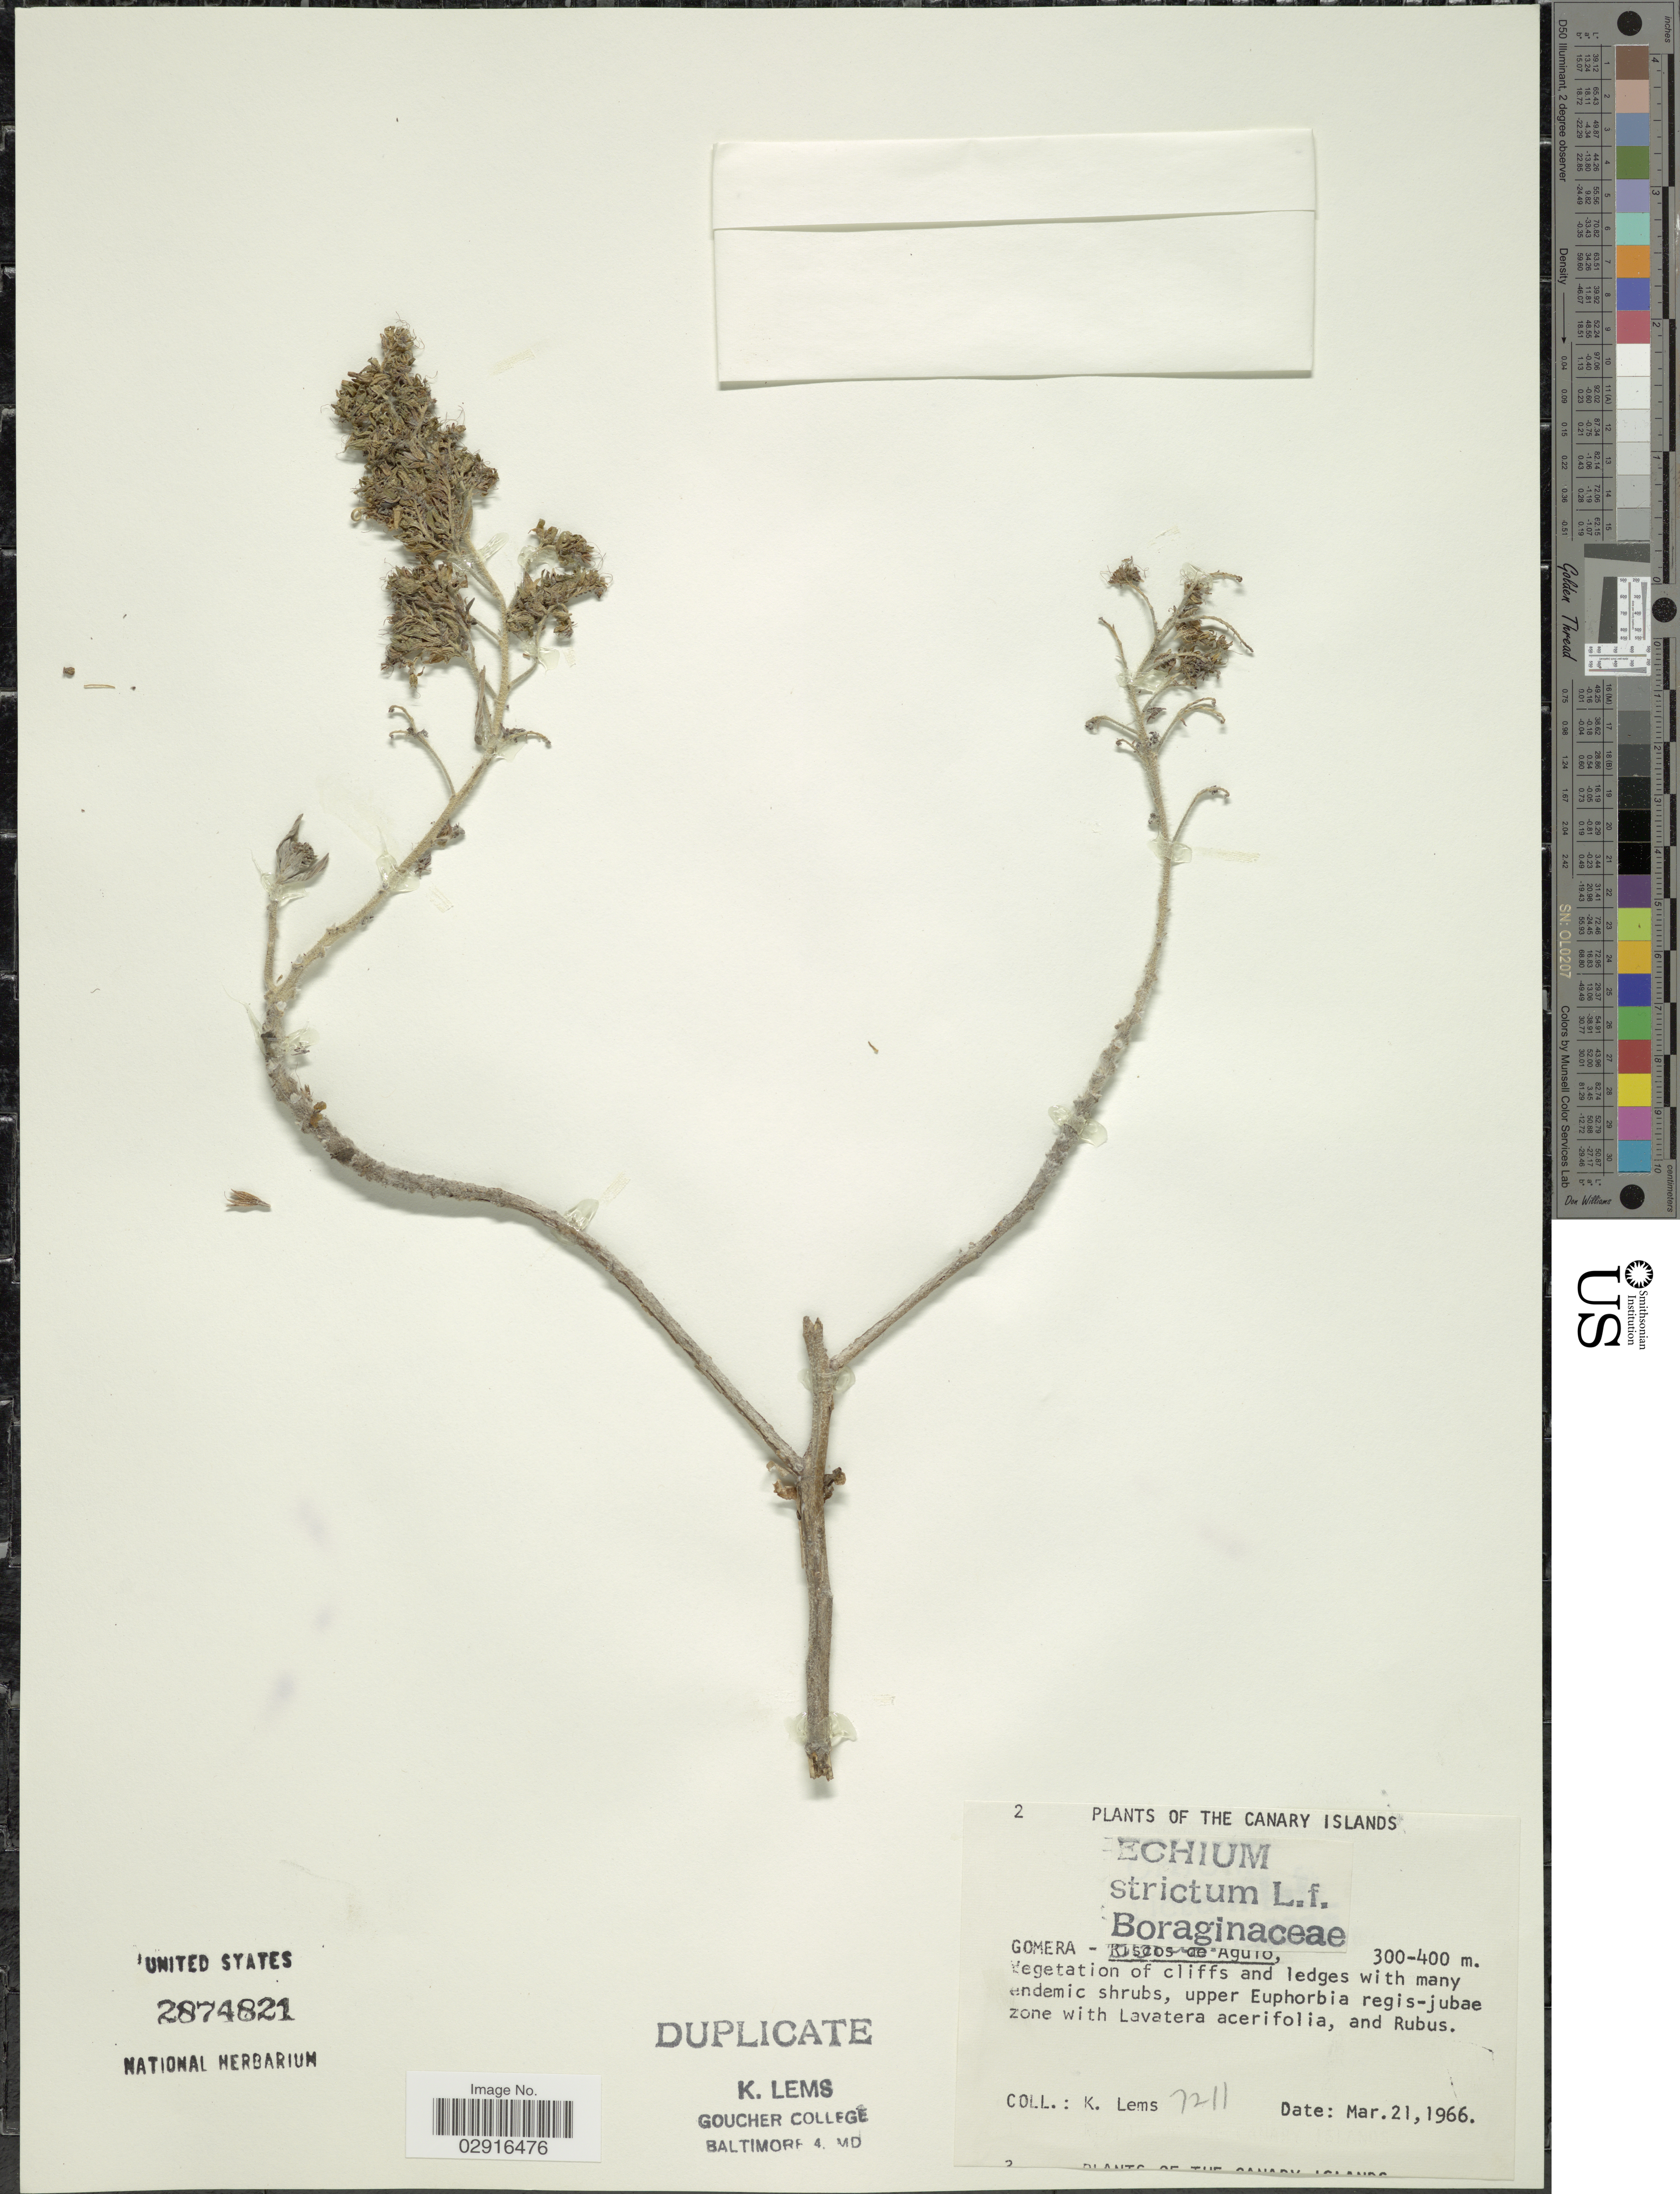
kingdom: Plantae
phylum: Tracheophyta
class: Magnoliopsida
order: Boraginales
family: Boraginaceae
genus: Echium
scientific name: Echium strictum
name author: L. f.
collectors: K. Lems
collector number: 7211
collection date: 1966-03-21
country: Spain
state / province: Canarias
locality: The Canary Islands. Gomera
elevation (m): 300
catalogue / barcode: US 2874821